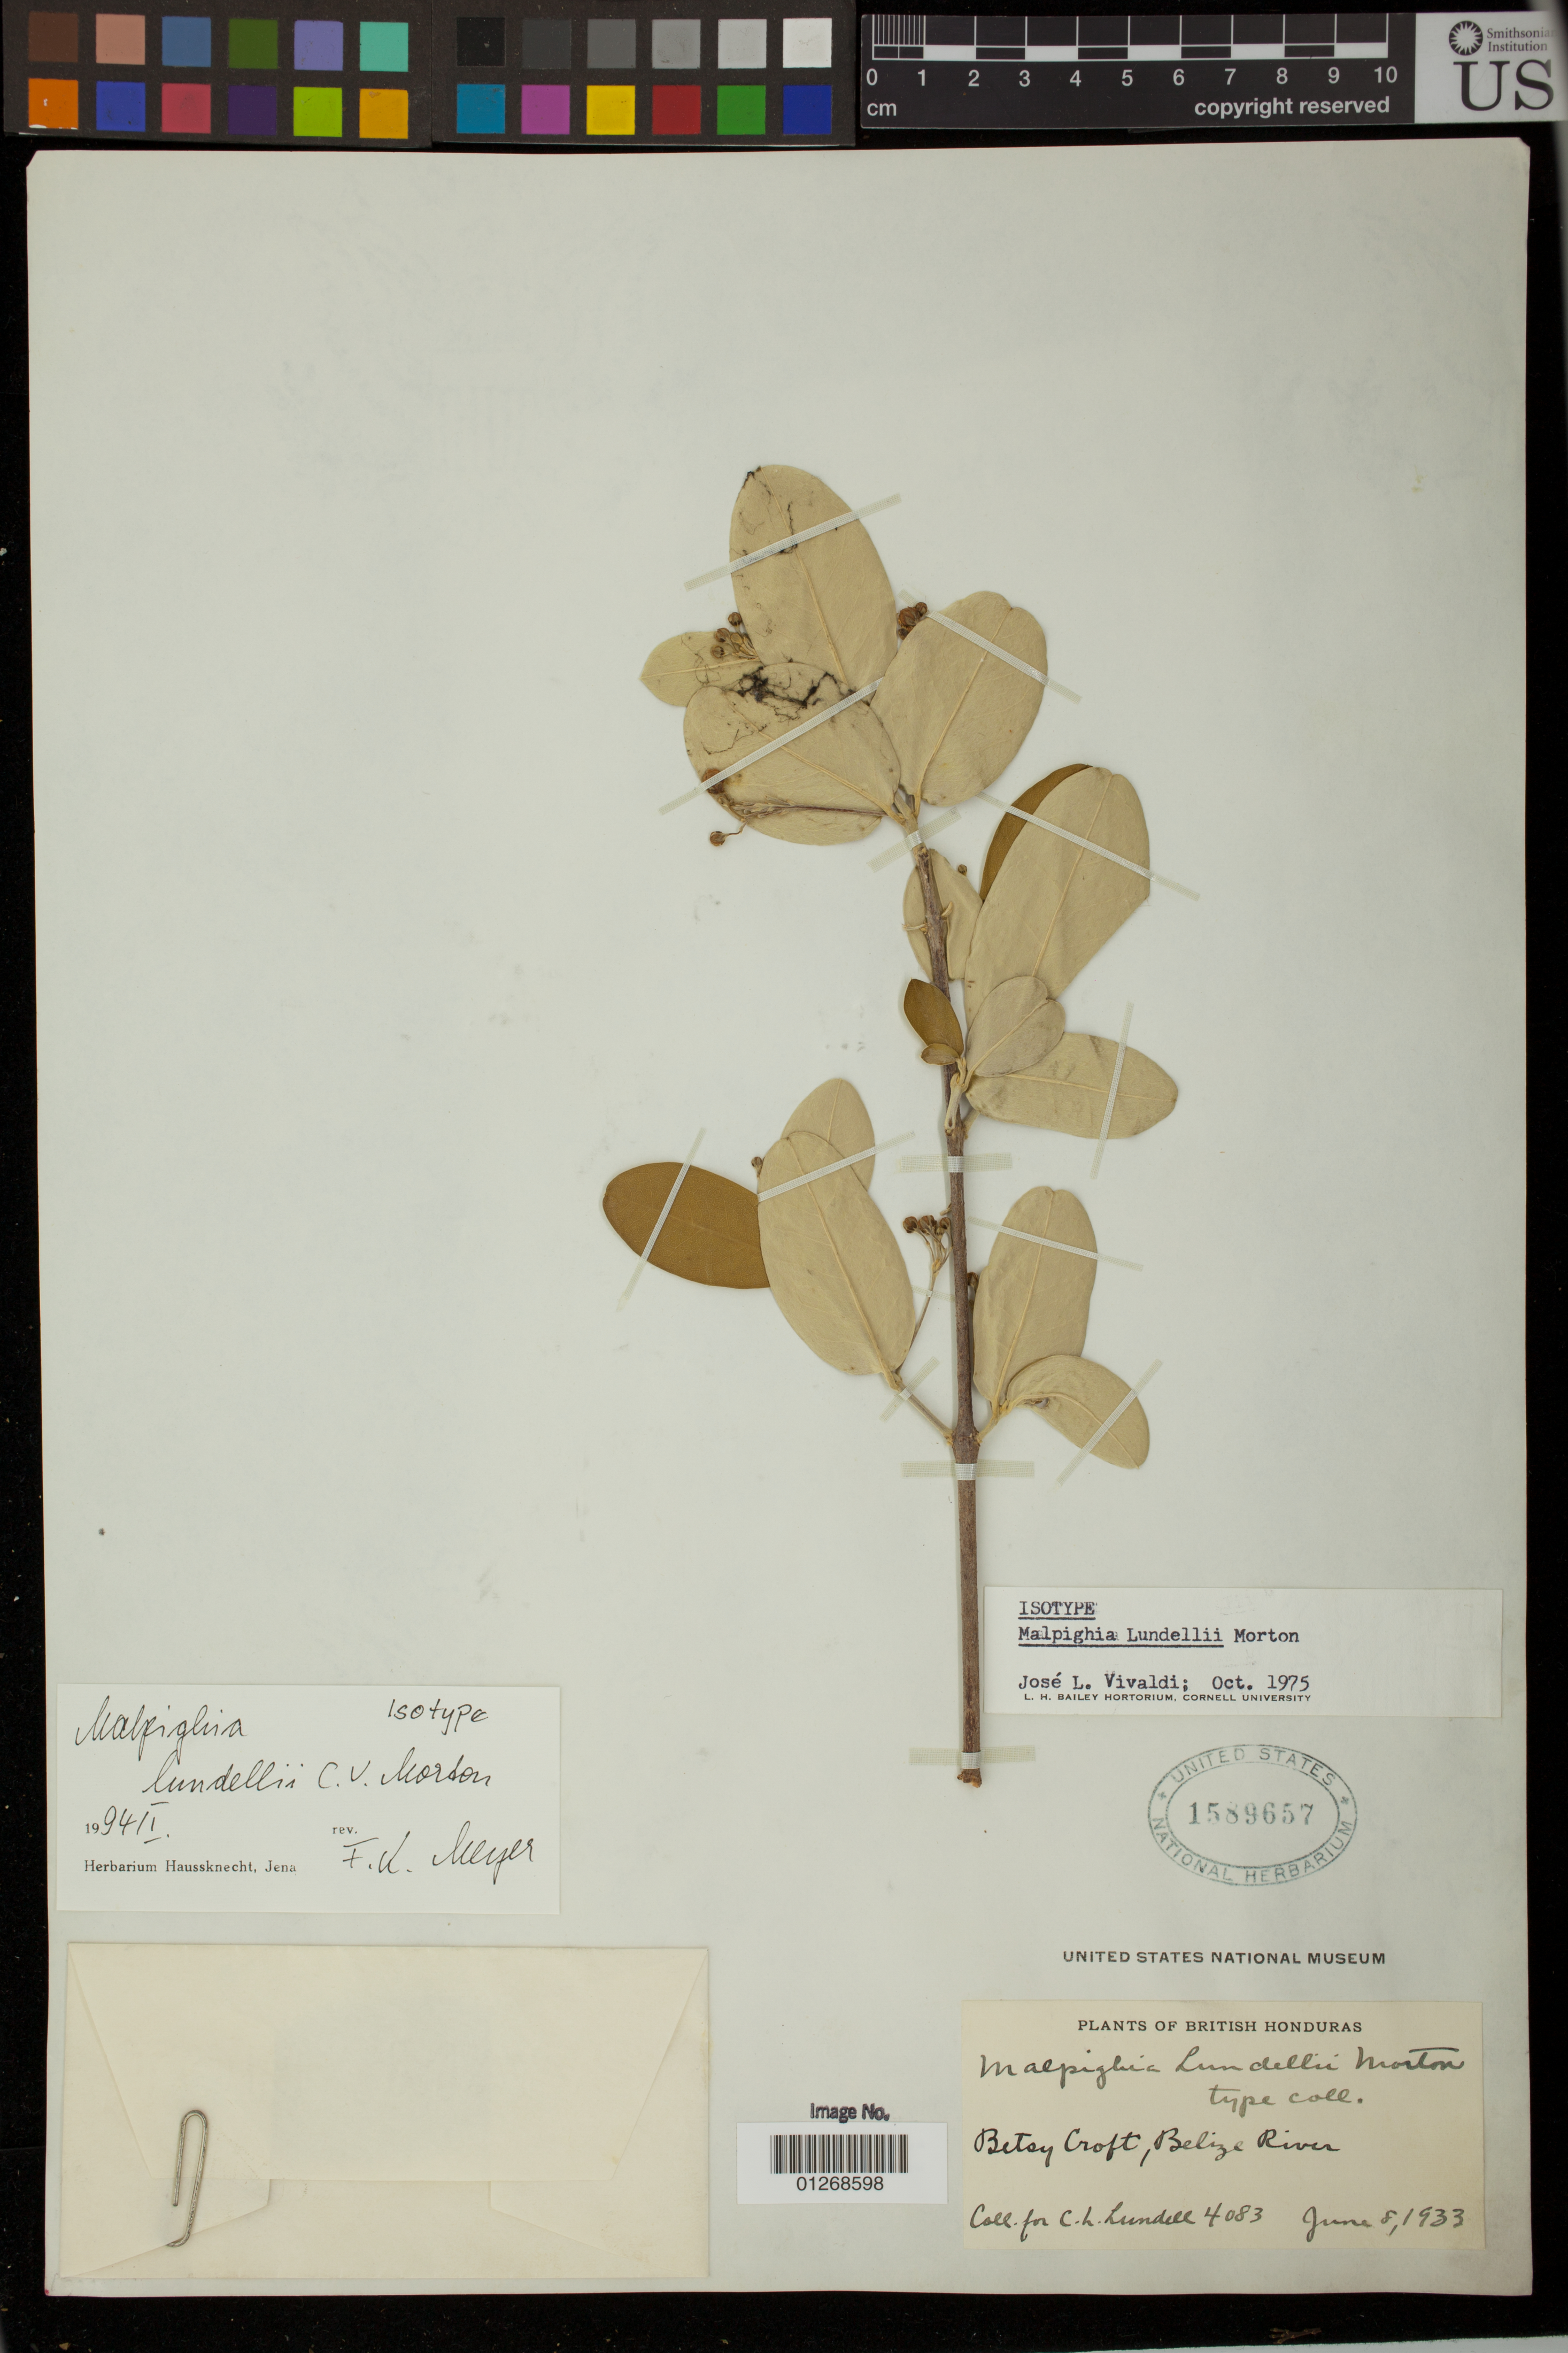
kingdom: Plantae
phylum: Tracheophyta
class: Magnoliopsida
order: Malpighiales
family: Malpighiaceae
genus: Malpighia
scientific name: Malpighia lundellii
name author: C.V. Morton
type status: Isotype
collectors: C. L. Lundell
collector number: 4083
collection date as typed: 08 Jun 1933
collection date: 1933-06-08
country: Belize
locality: British Honduras, Belize River. Betsy Croft Pine Ridge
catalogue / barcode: US 1589657